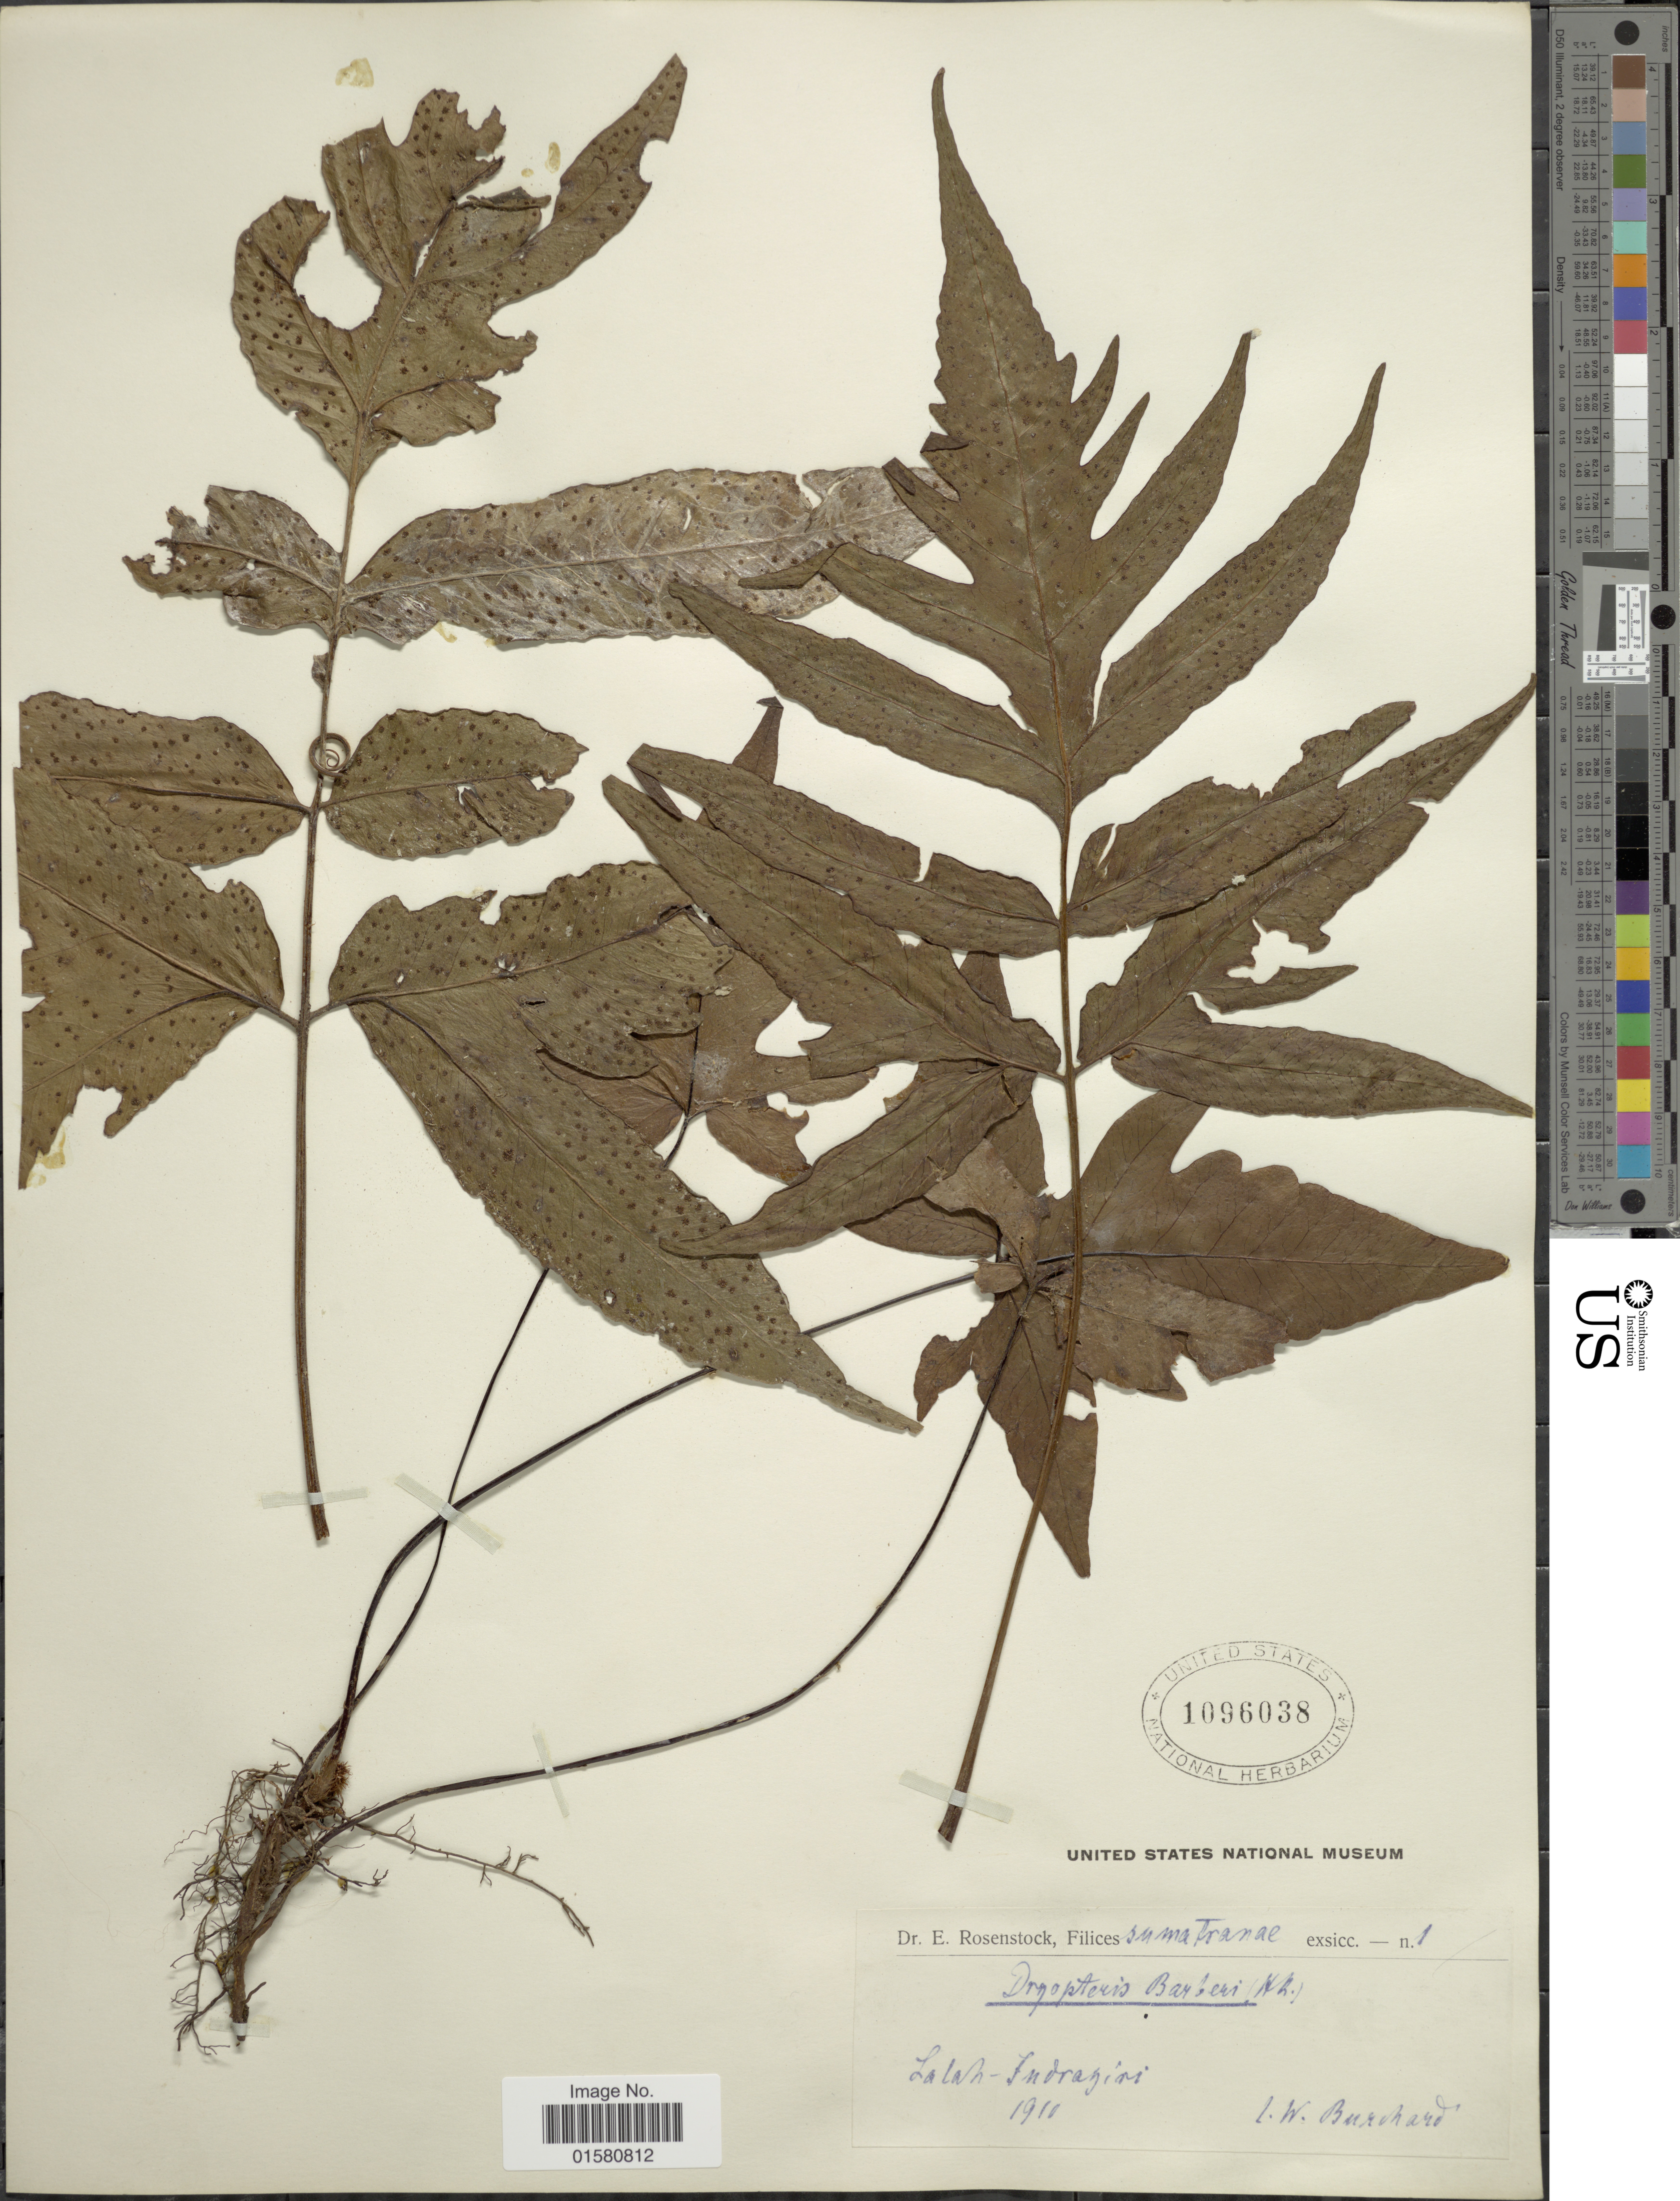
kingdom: Plantae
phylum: Tracheophyta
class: Polypodiopsida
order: Polypodiales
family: Tectariaceae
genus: Tectaria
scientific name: Tectaria barberi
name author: (Hook.) Copel.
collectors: W. Burchard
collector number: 1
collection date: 1910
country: Indonesia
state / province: Sumatra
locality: Lalah - Indragiri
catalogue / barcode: US 1096038